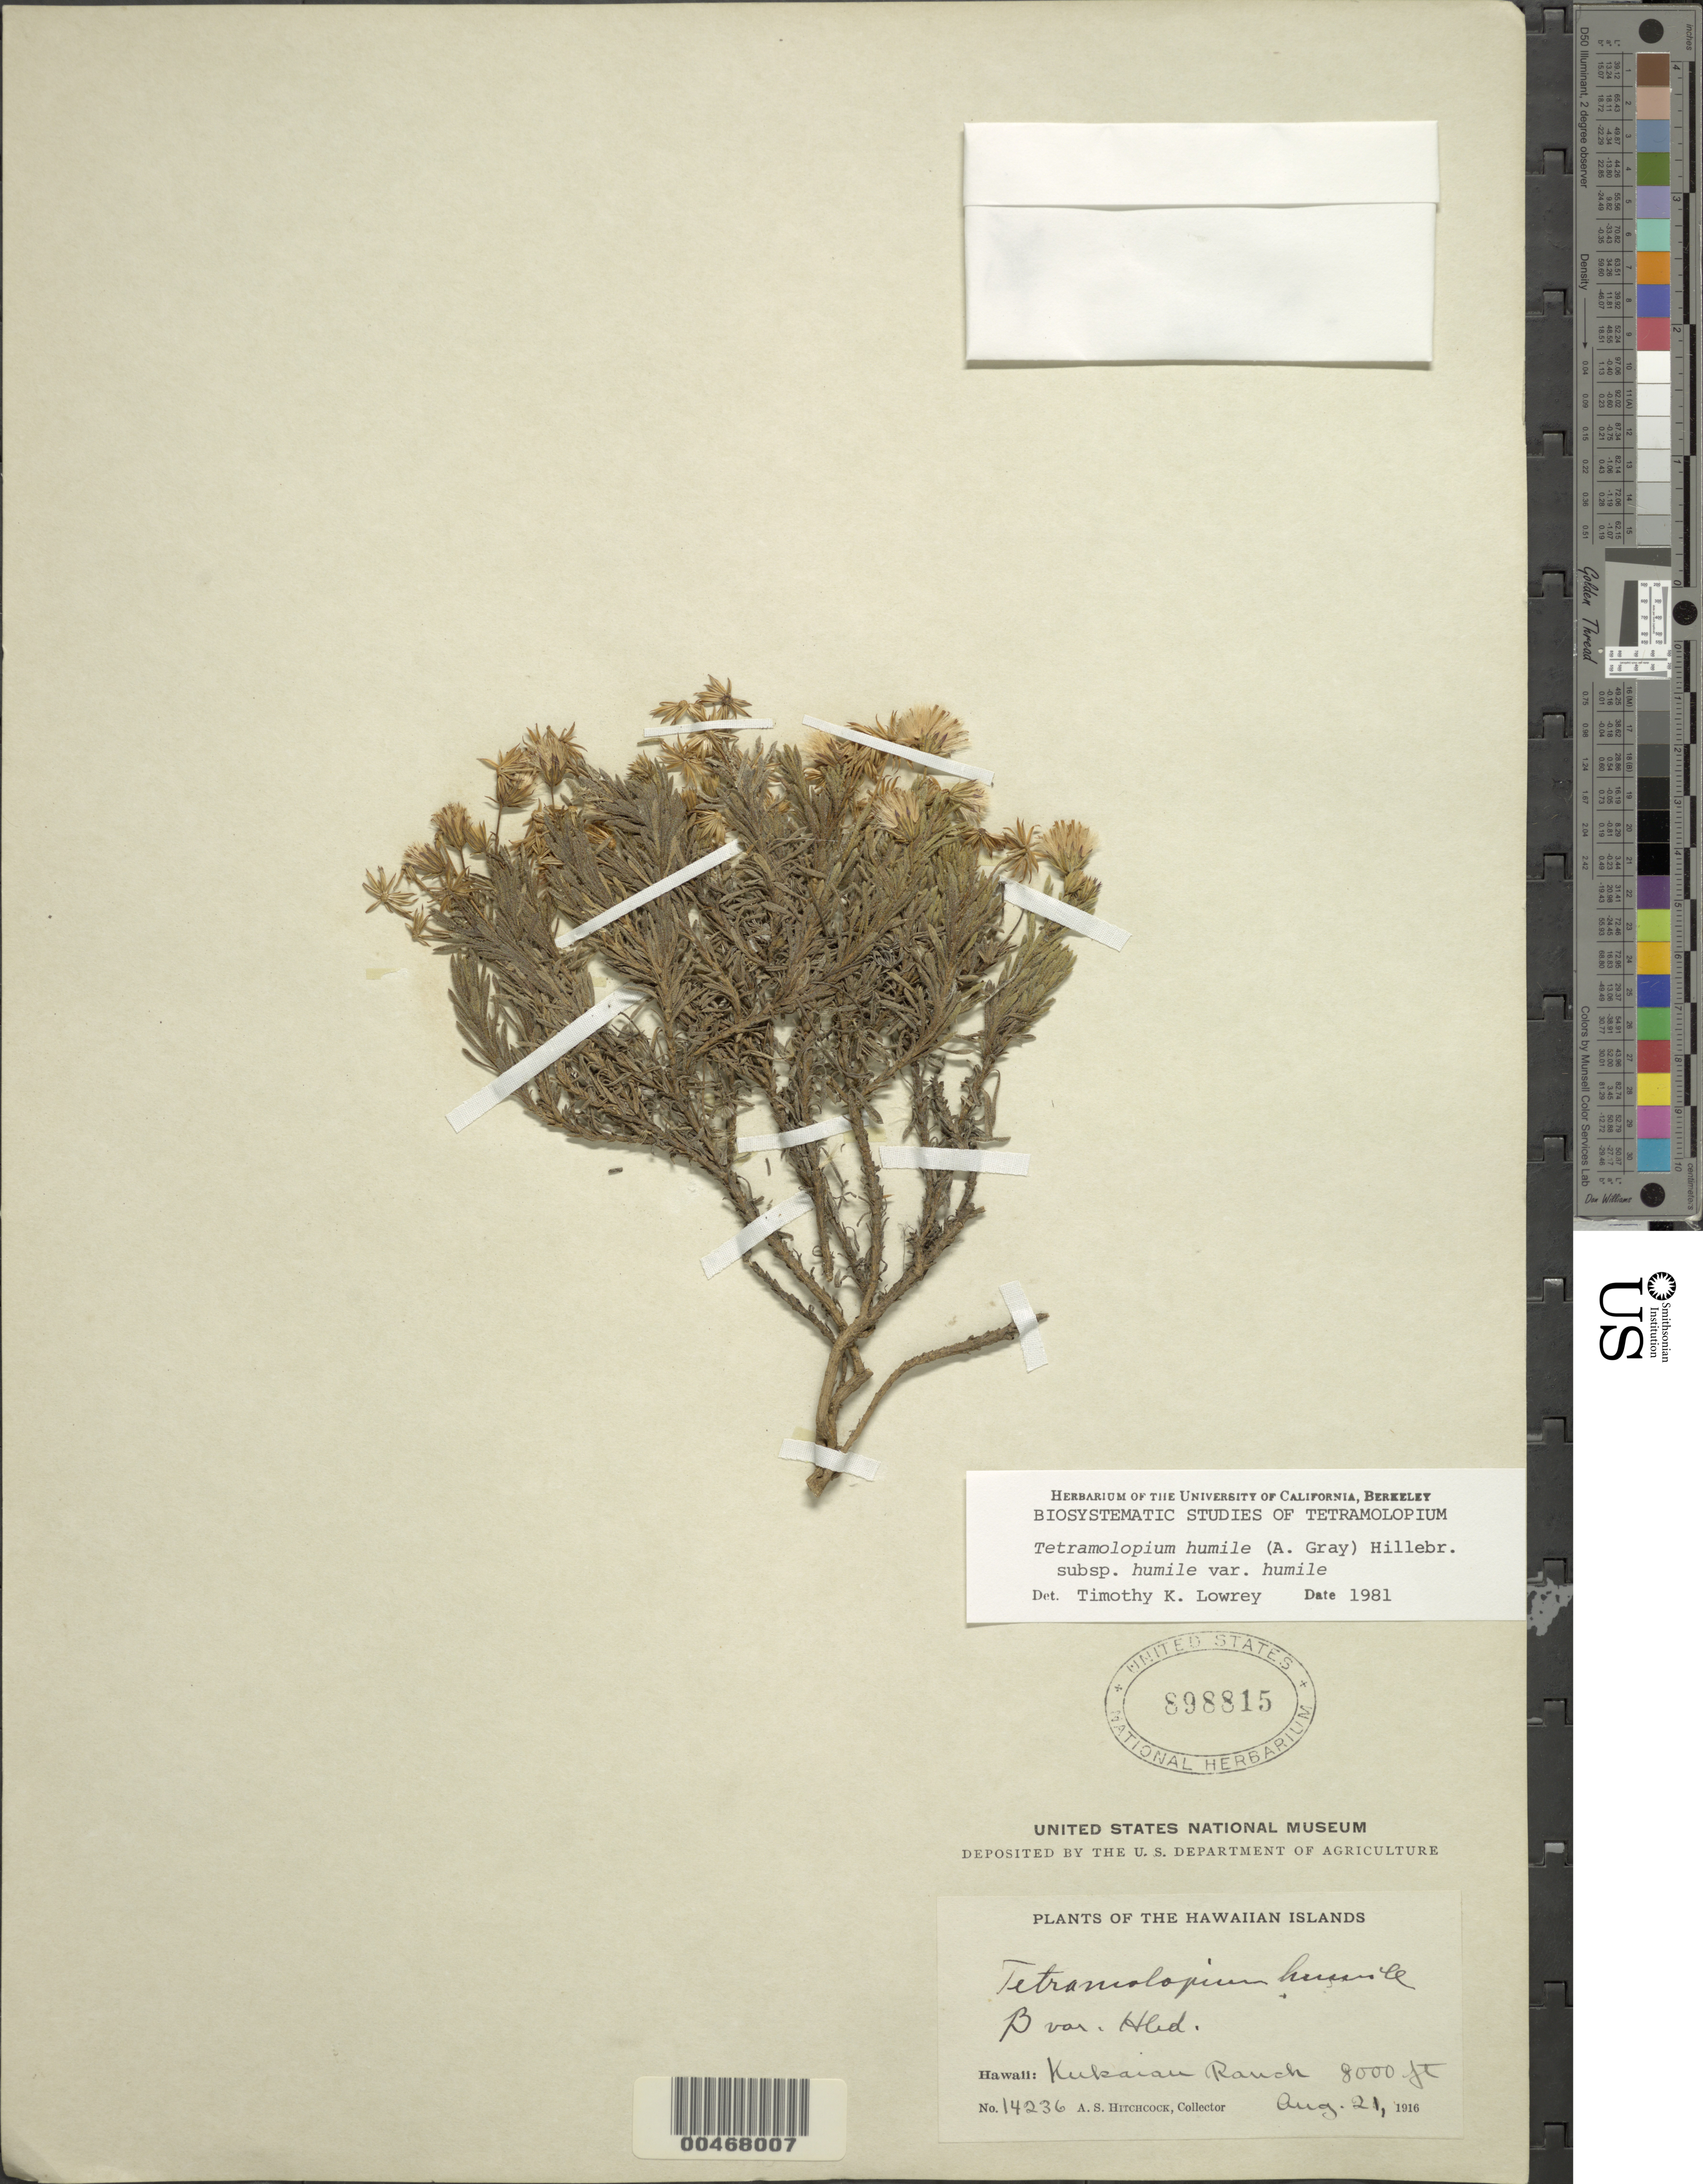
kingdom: Plantae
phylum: Tracheophyta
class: Magnoliopsida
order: Asterales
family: Asteraceae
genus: Tetramolopium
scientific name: Tetramolopium humile subsp. humile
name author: (A. Gray) Hillebr.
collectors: A. S. Hitchcock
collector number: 14236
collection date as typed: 21 Aug 1916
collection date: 1916-08-21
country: United States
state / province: Hawaii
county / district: Hawaii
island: Hawaii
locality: Kukaiau Ranch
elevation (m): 2438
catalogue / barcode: US 898815